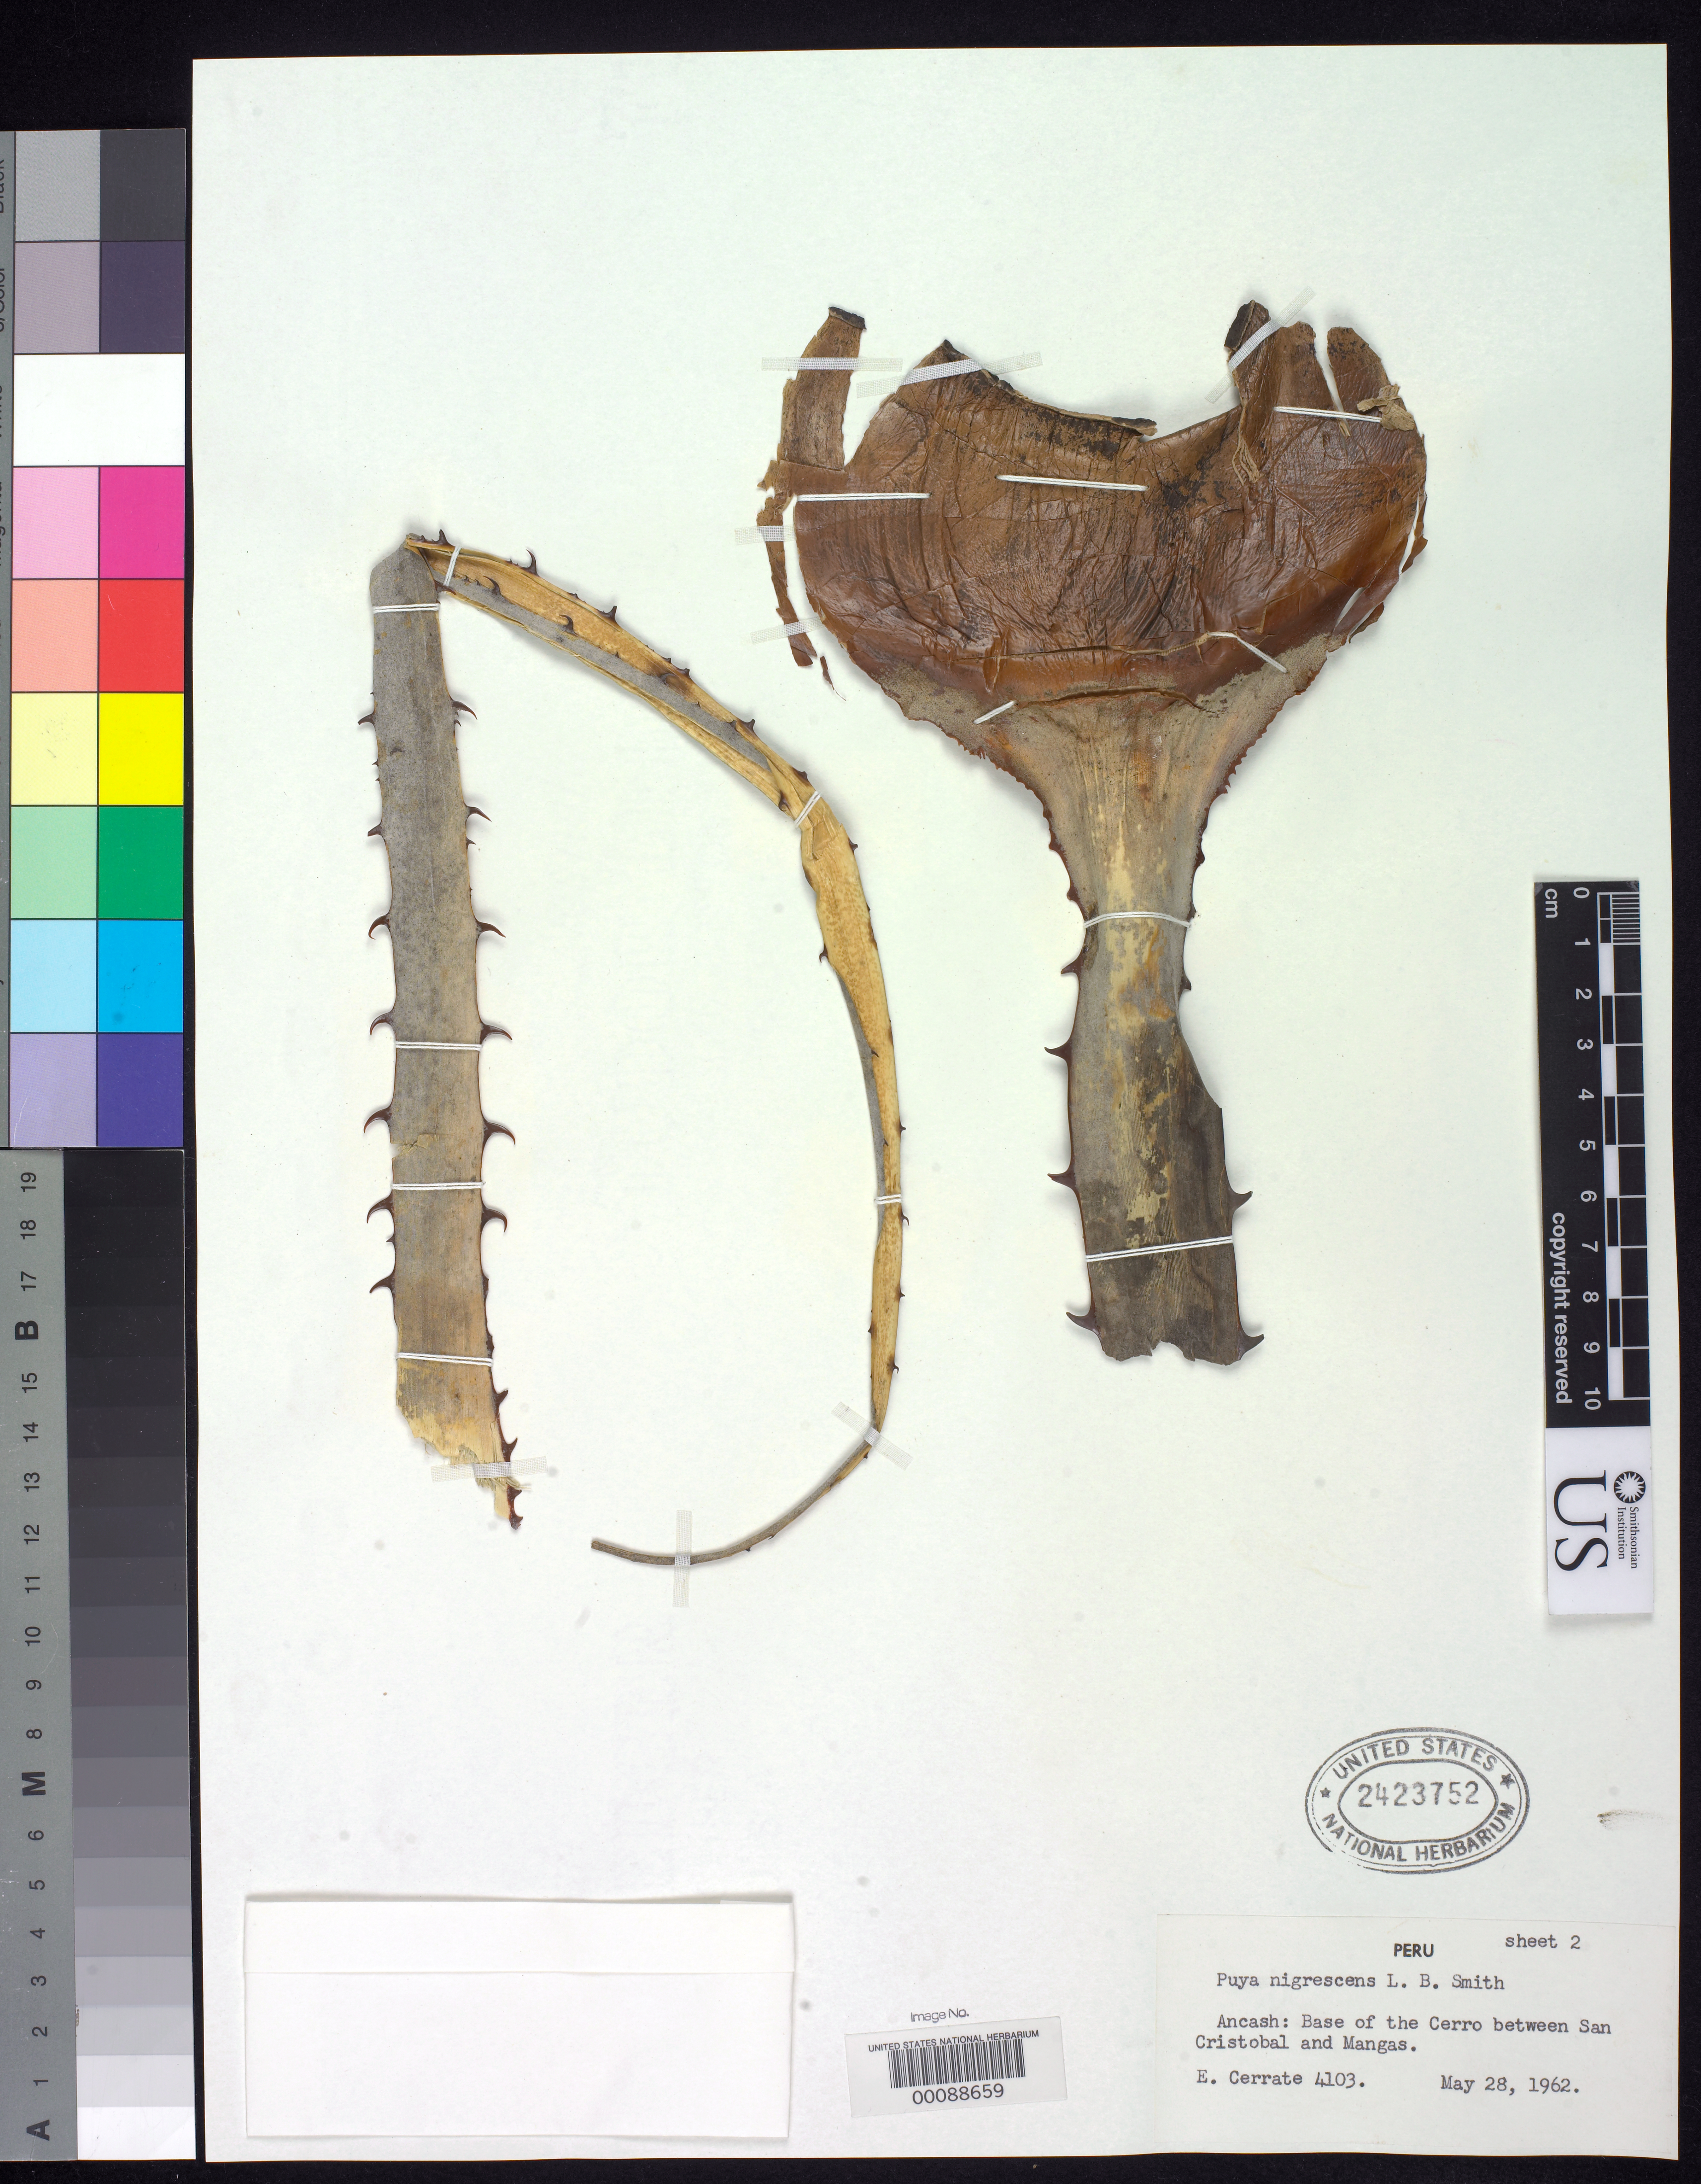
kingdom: Plantae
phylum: Tracheophyta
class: Liliopsida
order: Poales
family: Bromeliaceae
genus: Puya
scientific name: Puya nigrescens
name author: L.B. Sm.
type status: Holotype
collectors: E. Cerrate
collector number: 4103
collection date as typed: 28 May 1962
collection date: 1962-05-28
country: Peru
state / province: Ancash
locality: base of cerro between San Cristóbal and Mangas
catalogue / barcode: US 2423752